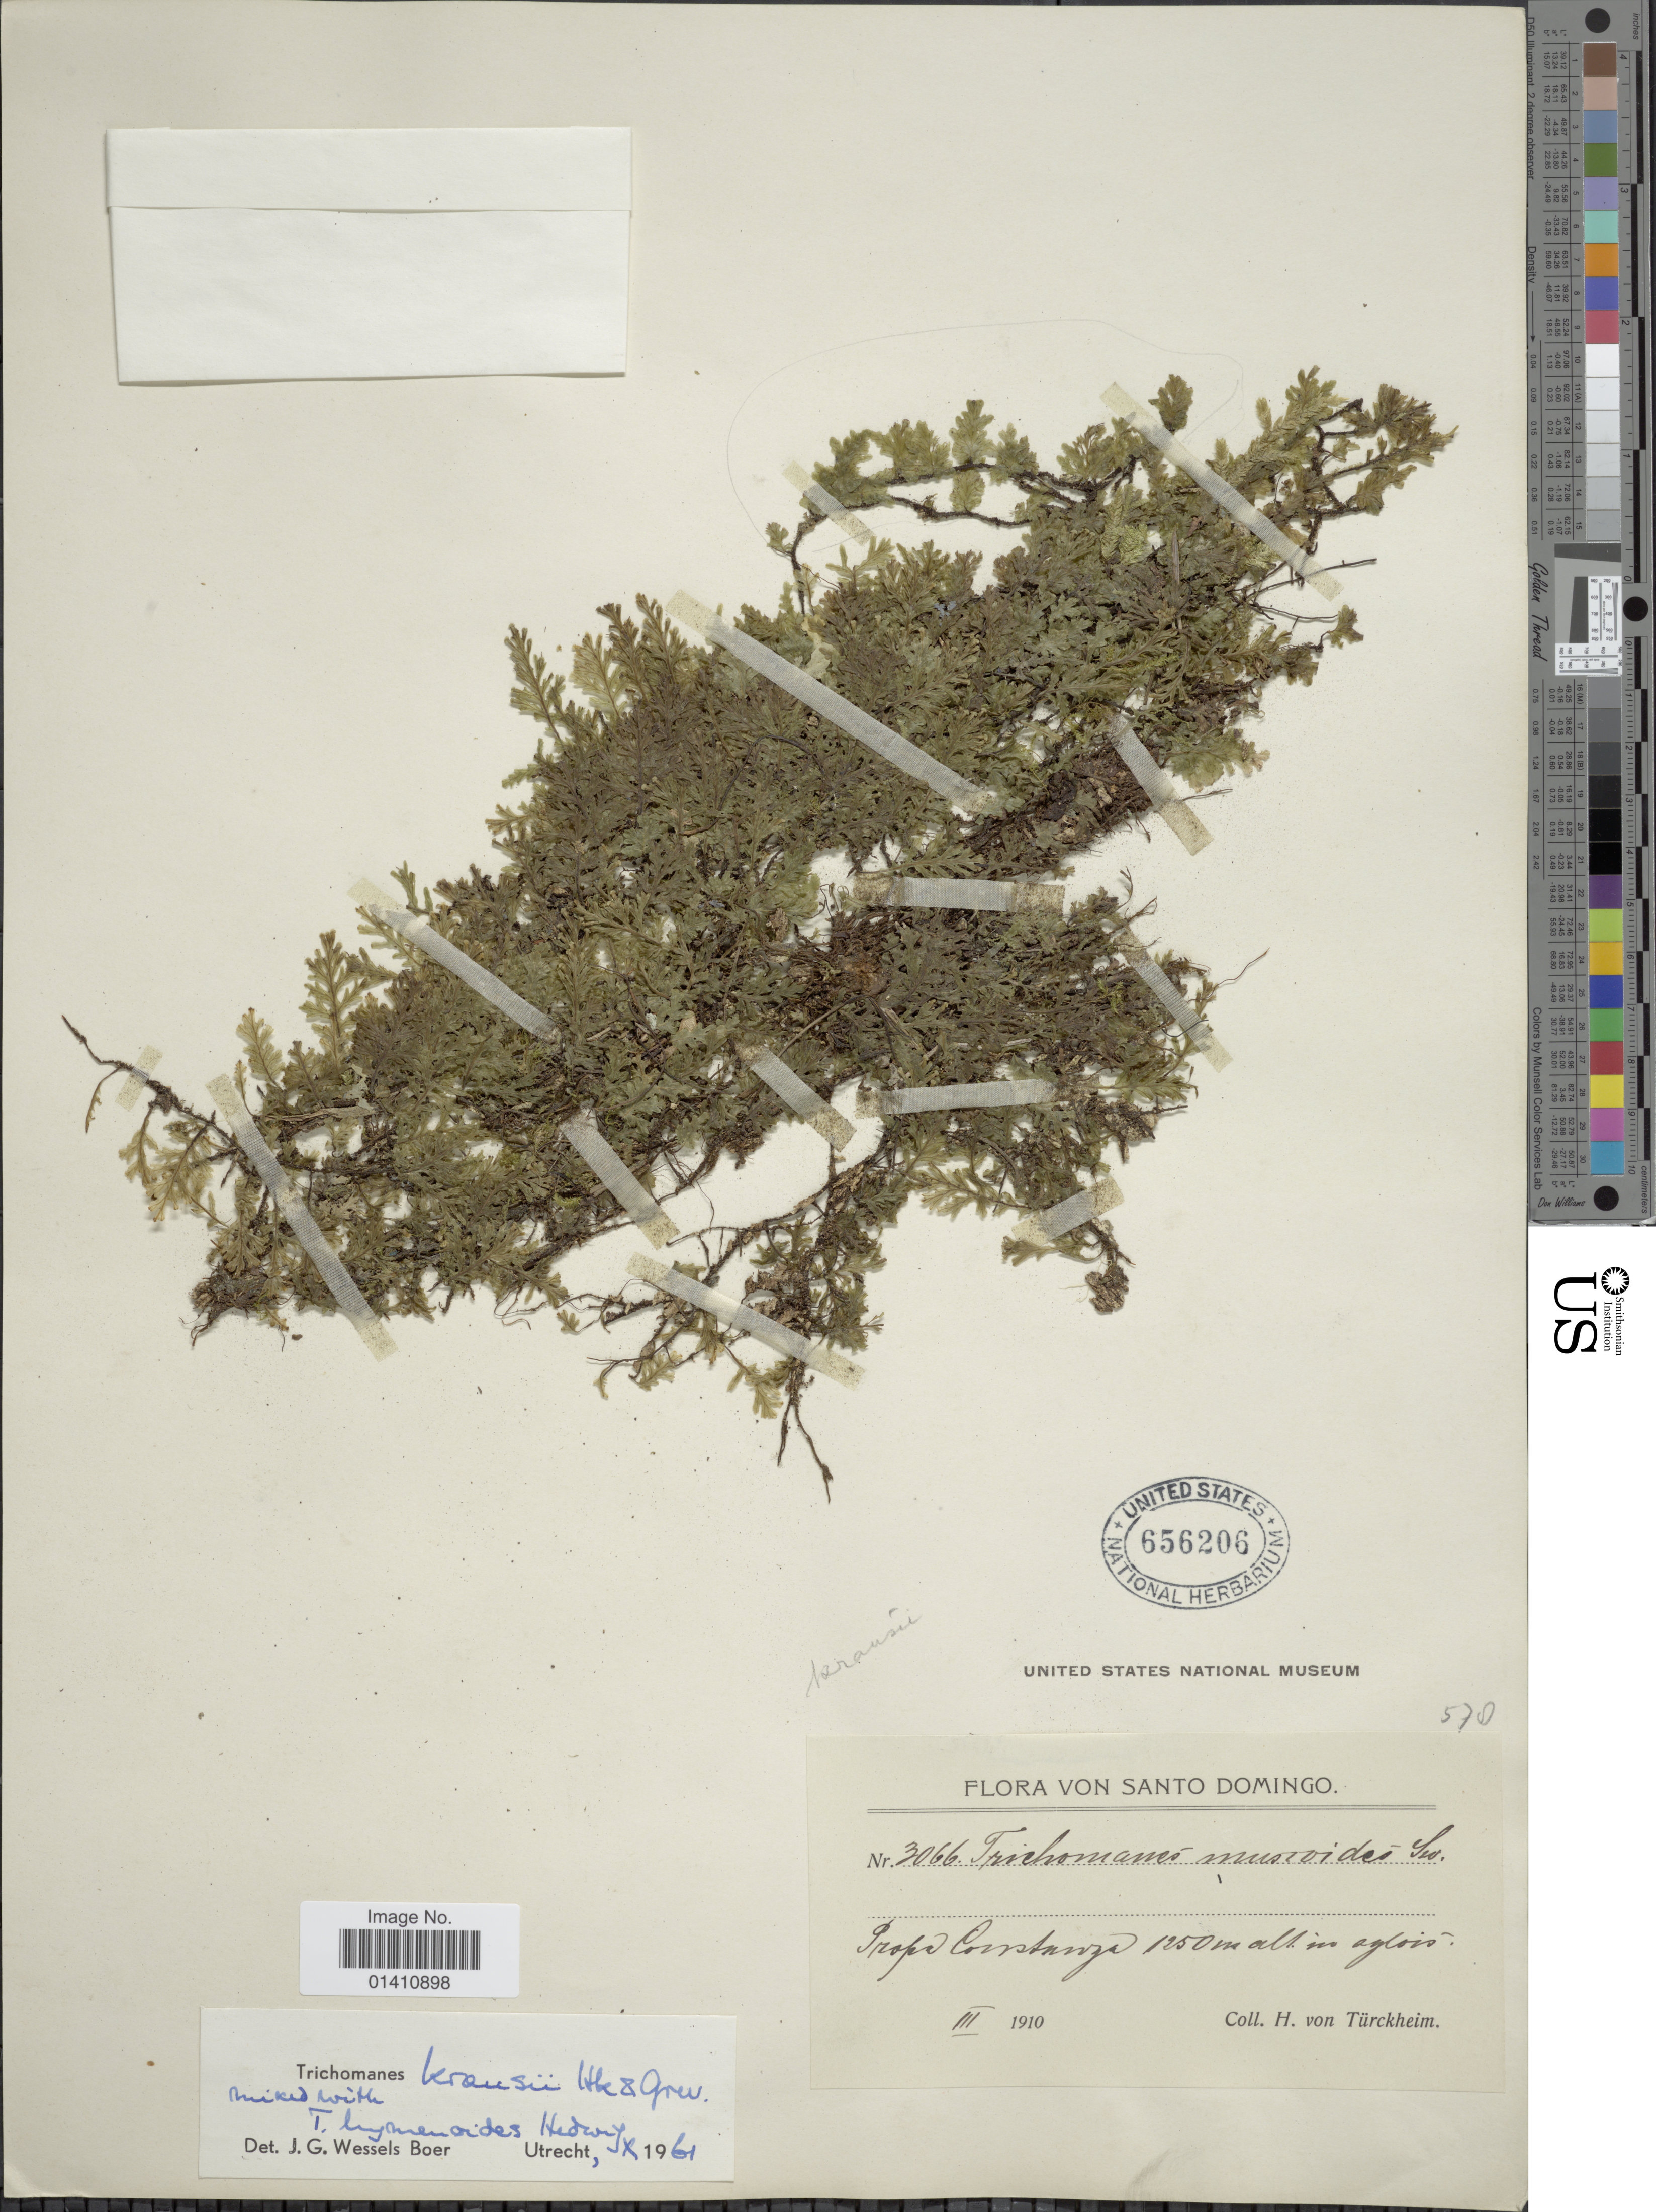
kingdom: Plantae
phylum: Tracheophyta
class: Polypodiopsida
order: Hymenophyllales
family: Hymenophyllaceae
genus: Didymoglossum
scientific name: Didymoglossum kraussii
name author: (Hook. & Grev.) C. Presl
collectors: H. von Türckheim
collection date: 1910-03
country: Dominican Republic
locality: Santo Domingo, Prope Constanza [near Constanza]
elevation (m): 1250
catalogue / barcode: US 656206